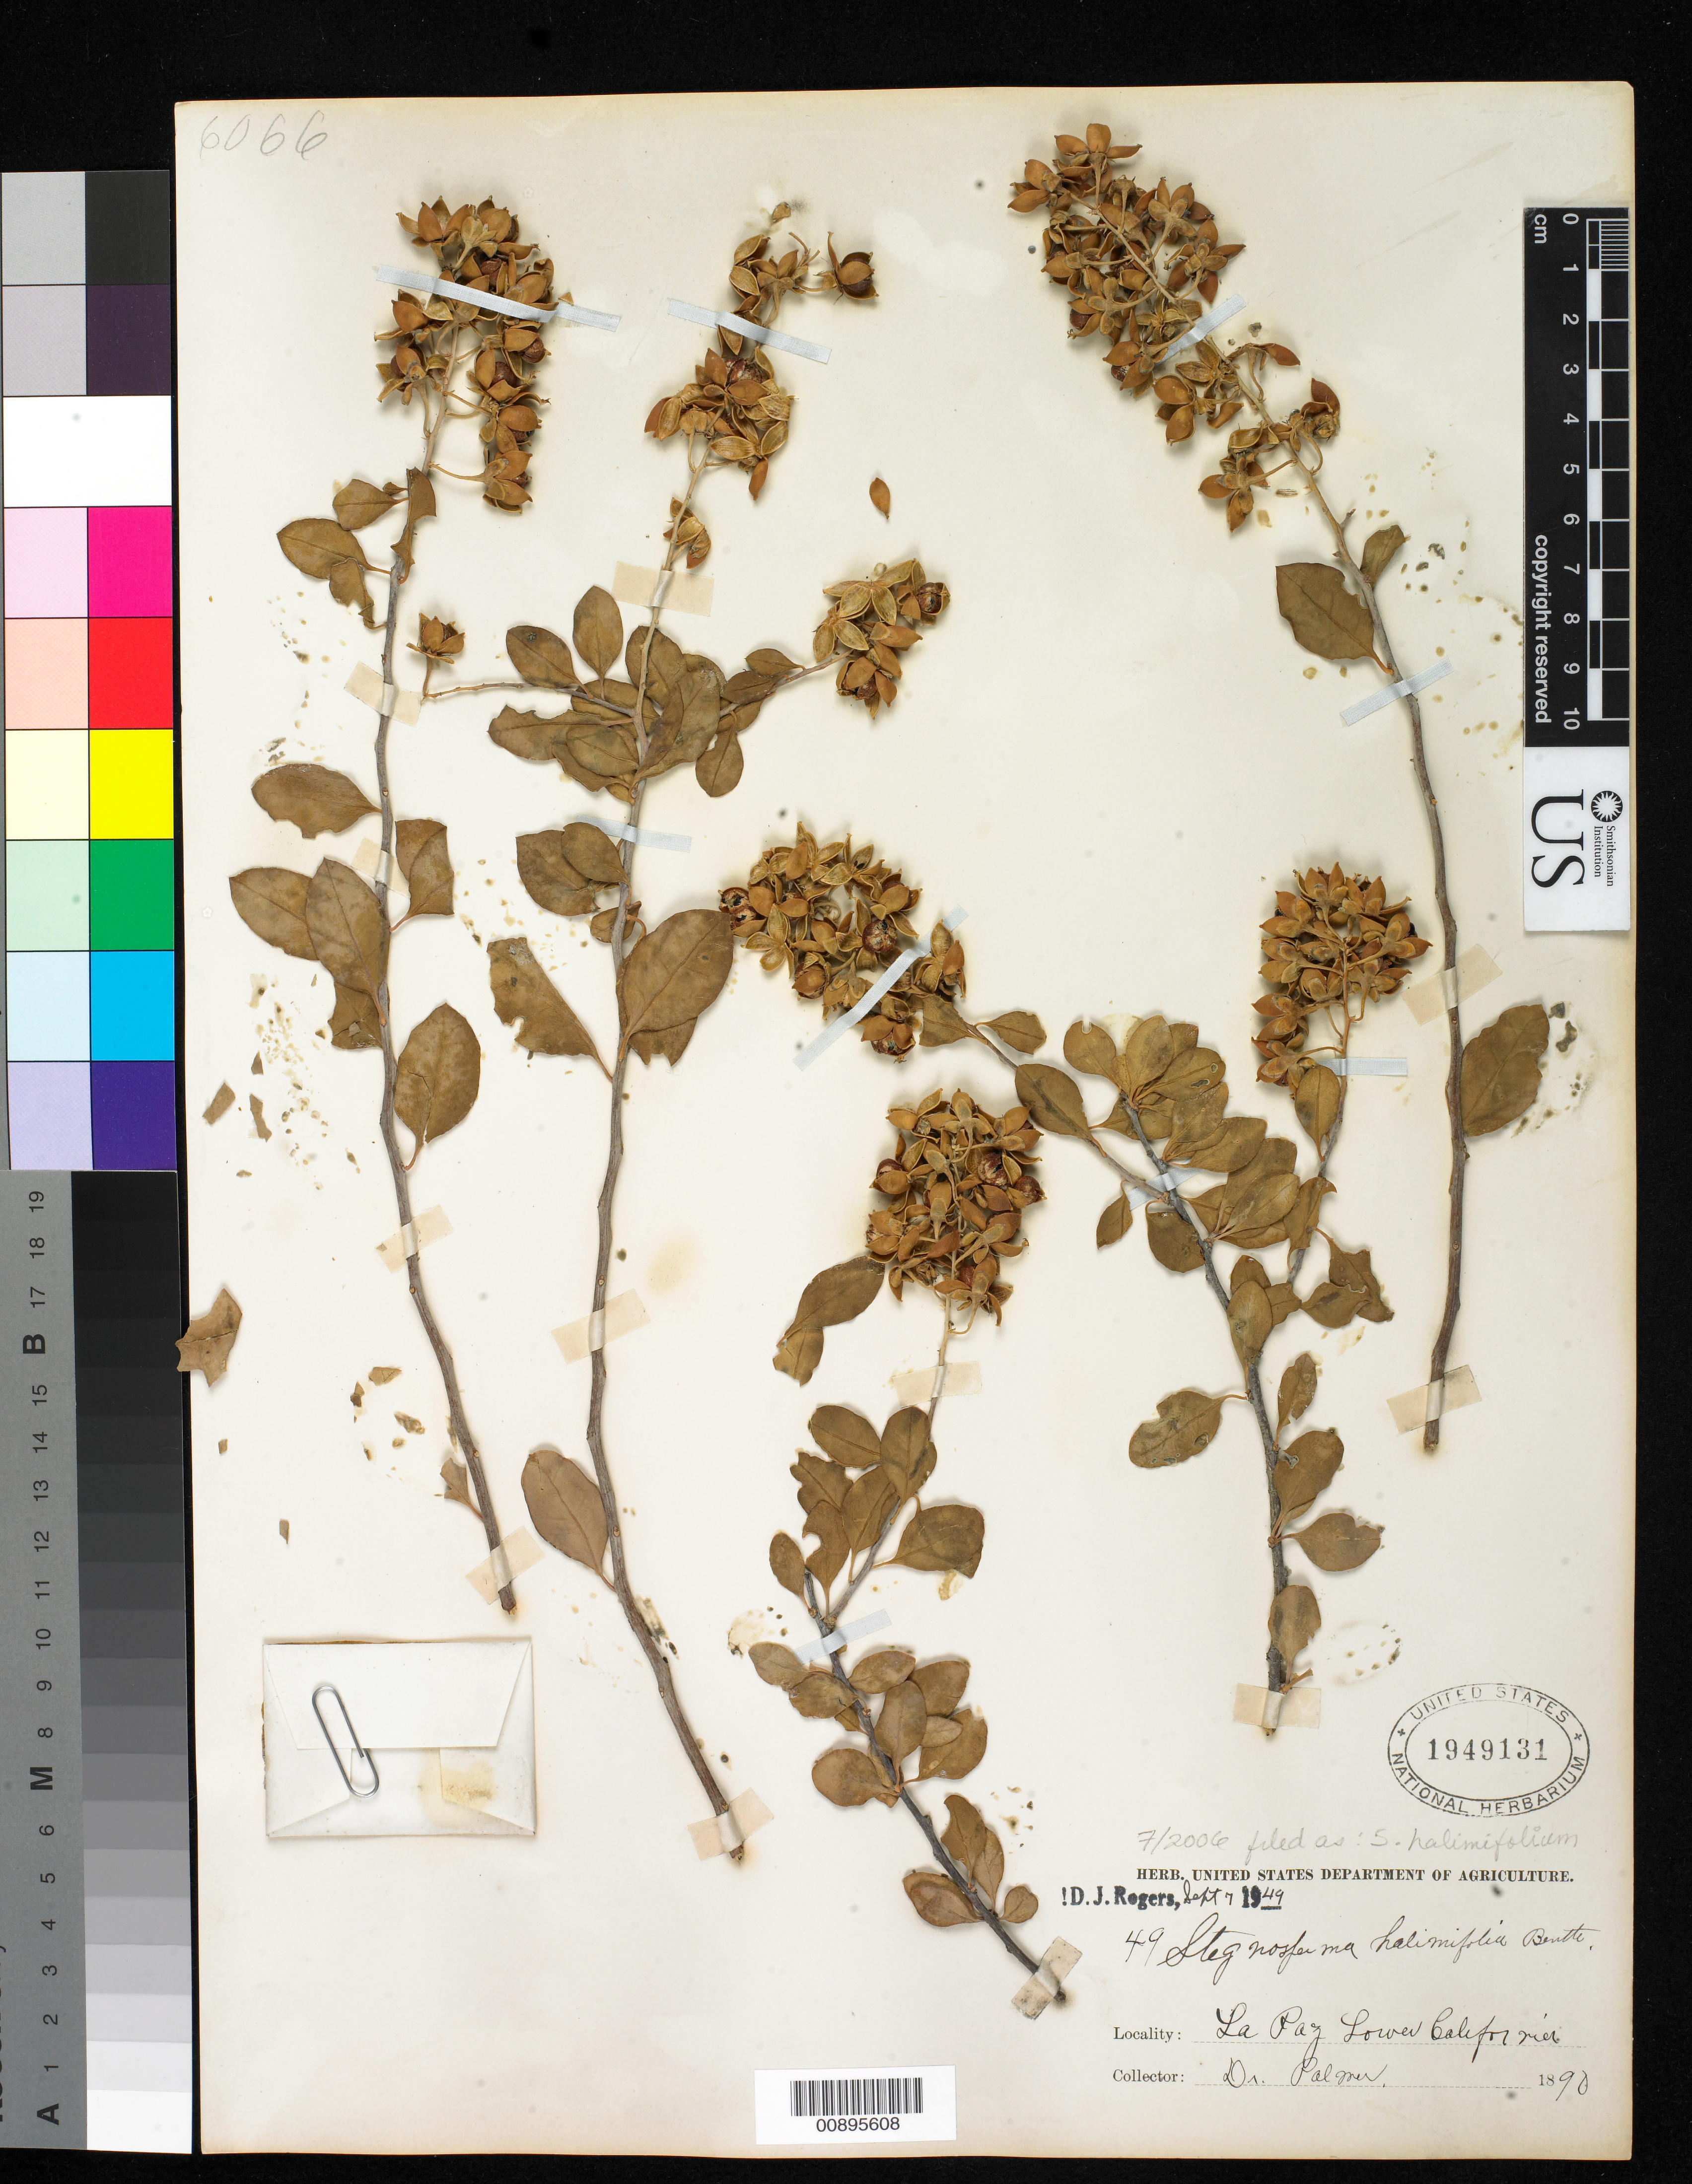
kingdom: Plantae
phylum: Tracheophyta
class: Magnoliopsida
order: Caryophyllales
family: Stegnospermataceae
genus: Stegnosperma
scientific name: Stegnosperma halimifolium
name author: Benth.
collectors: E. Palmer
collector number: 49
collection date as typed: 1890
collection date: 1890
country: Mexico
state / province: Baja California Sur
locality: La Paz, Baja California Sur.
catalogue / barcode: US 1949131